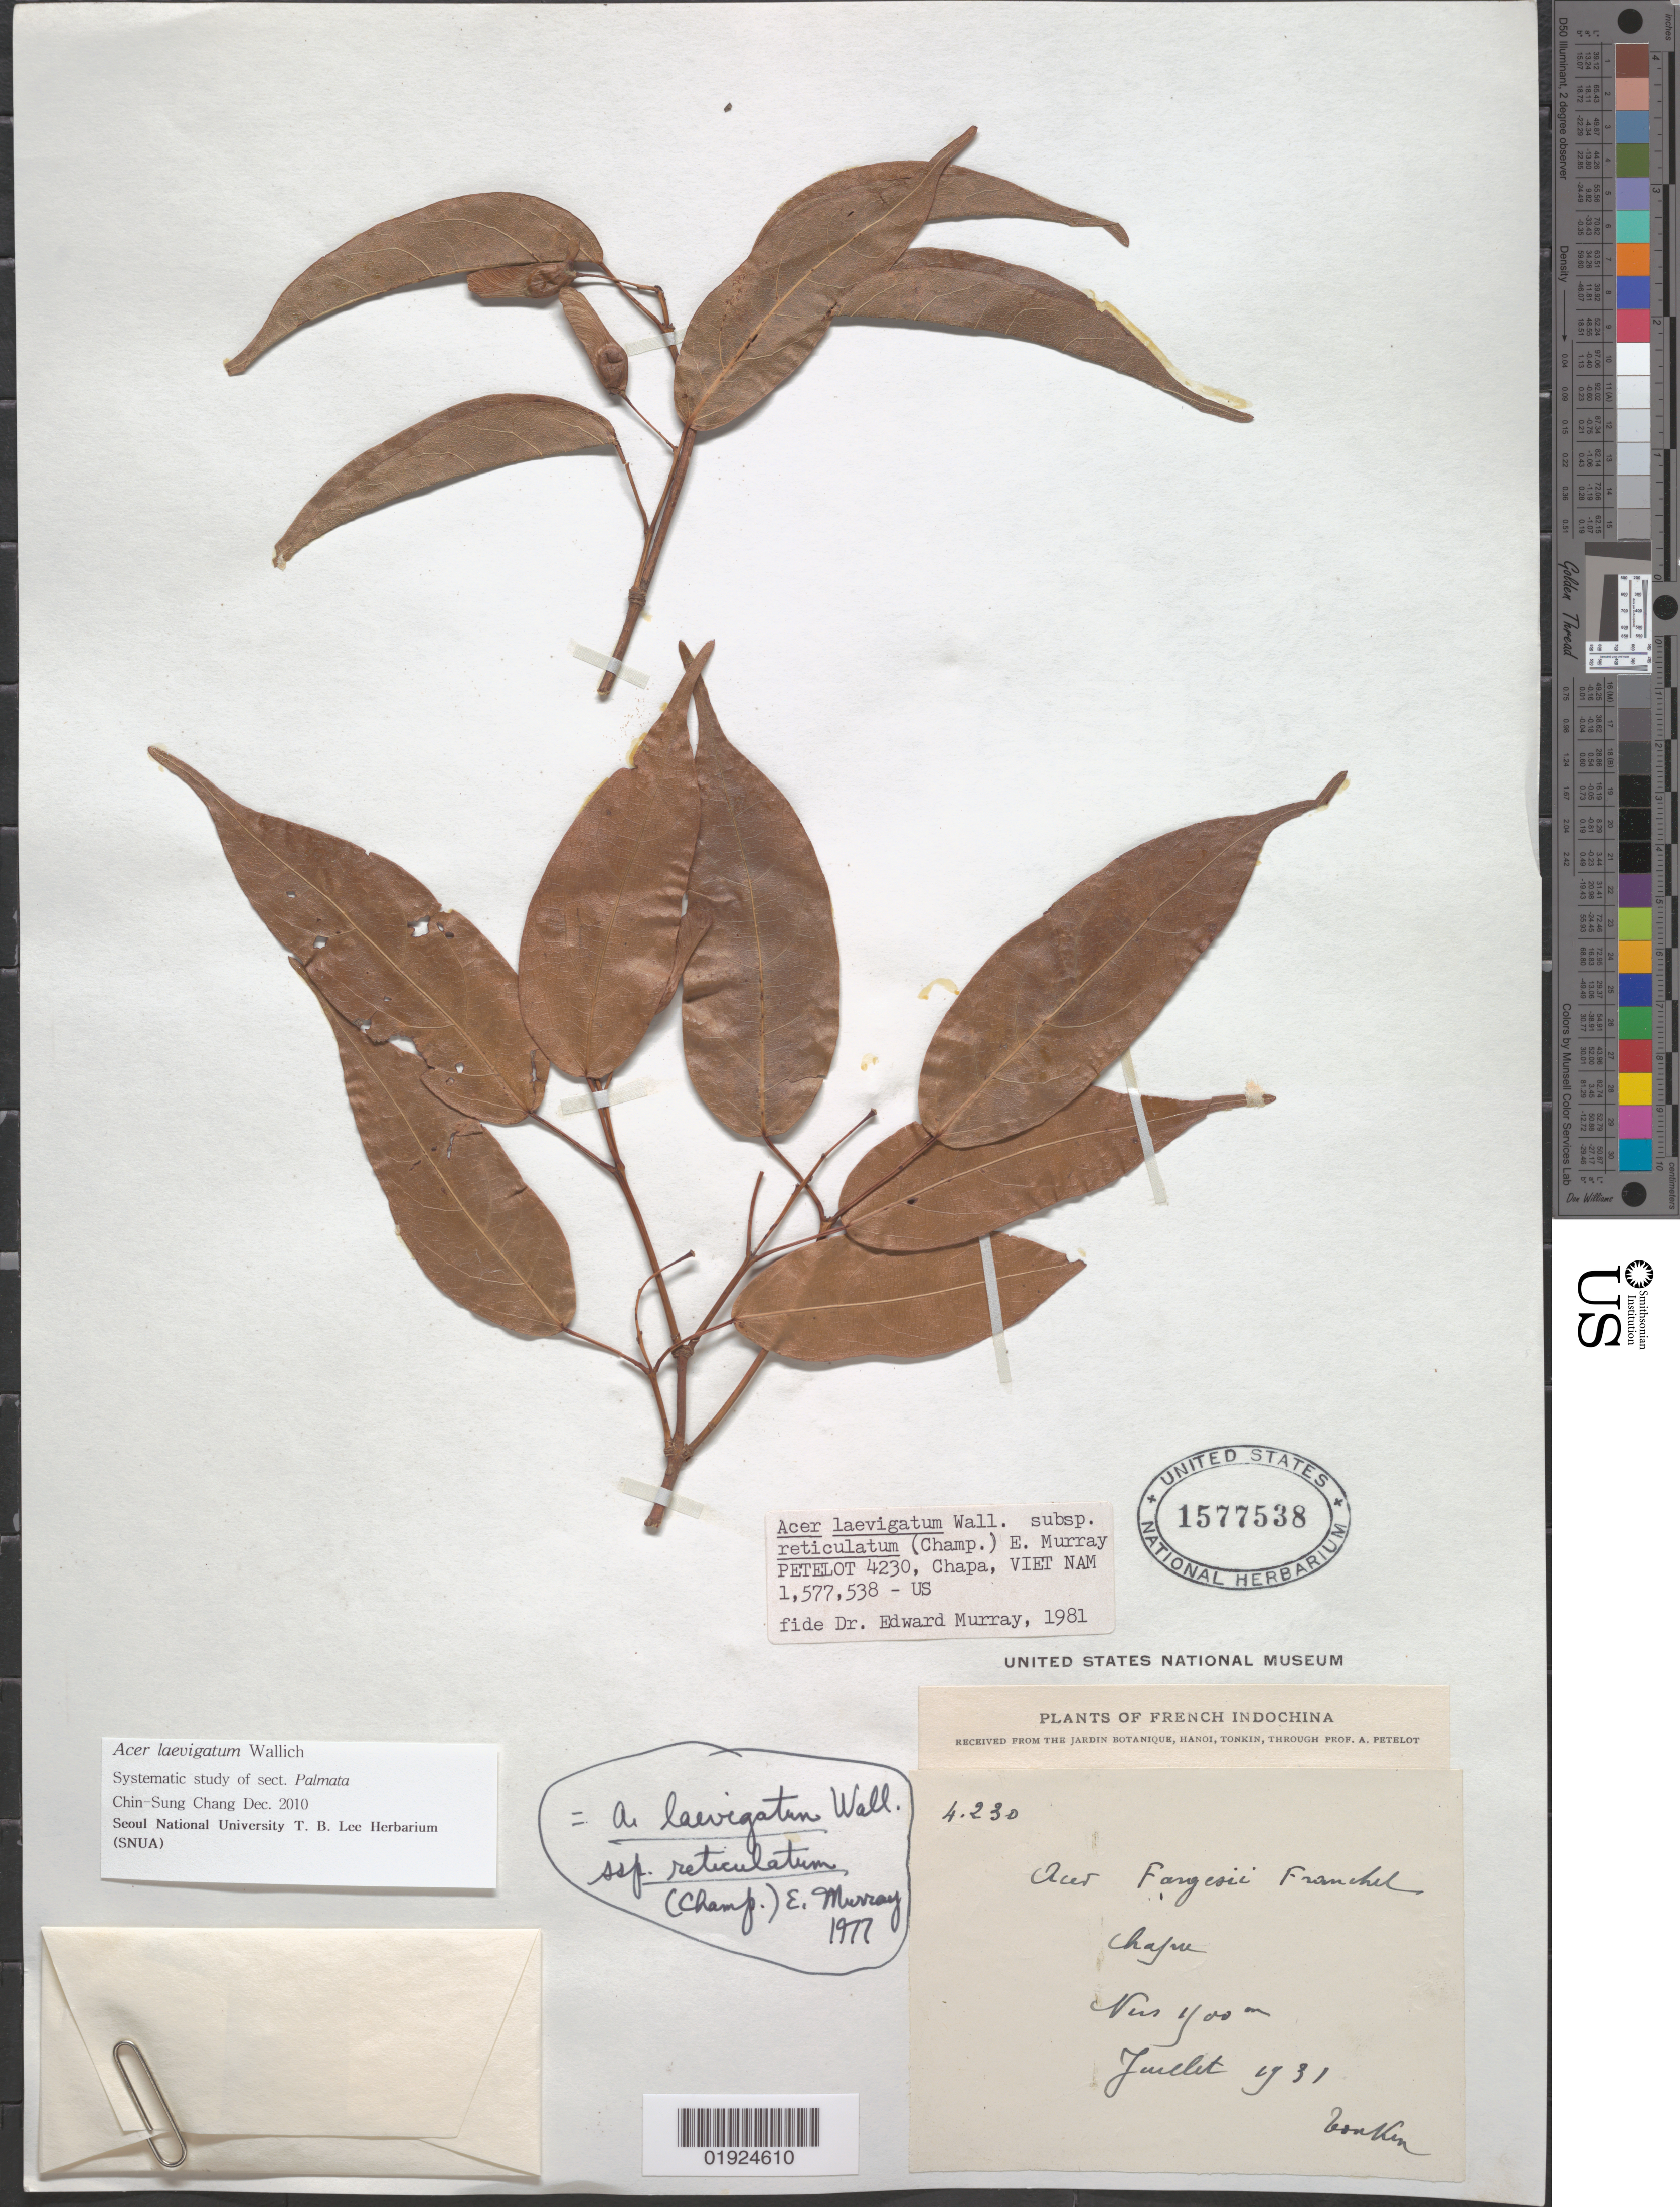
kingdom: Plantae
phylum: Tracheophyta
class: Magnoliopsida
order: Sapindales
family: Sapindaceae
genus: Acer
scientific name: Acer laevigatum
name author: Wall.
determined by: Chang, C. S., (SNUA)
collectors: P. A. Pételot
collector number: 4230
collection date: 1931-07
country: Vietnam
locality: Chapa [Lào Cai?]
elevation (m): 1500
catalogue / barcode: US 1577538